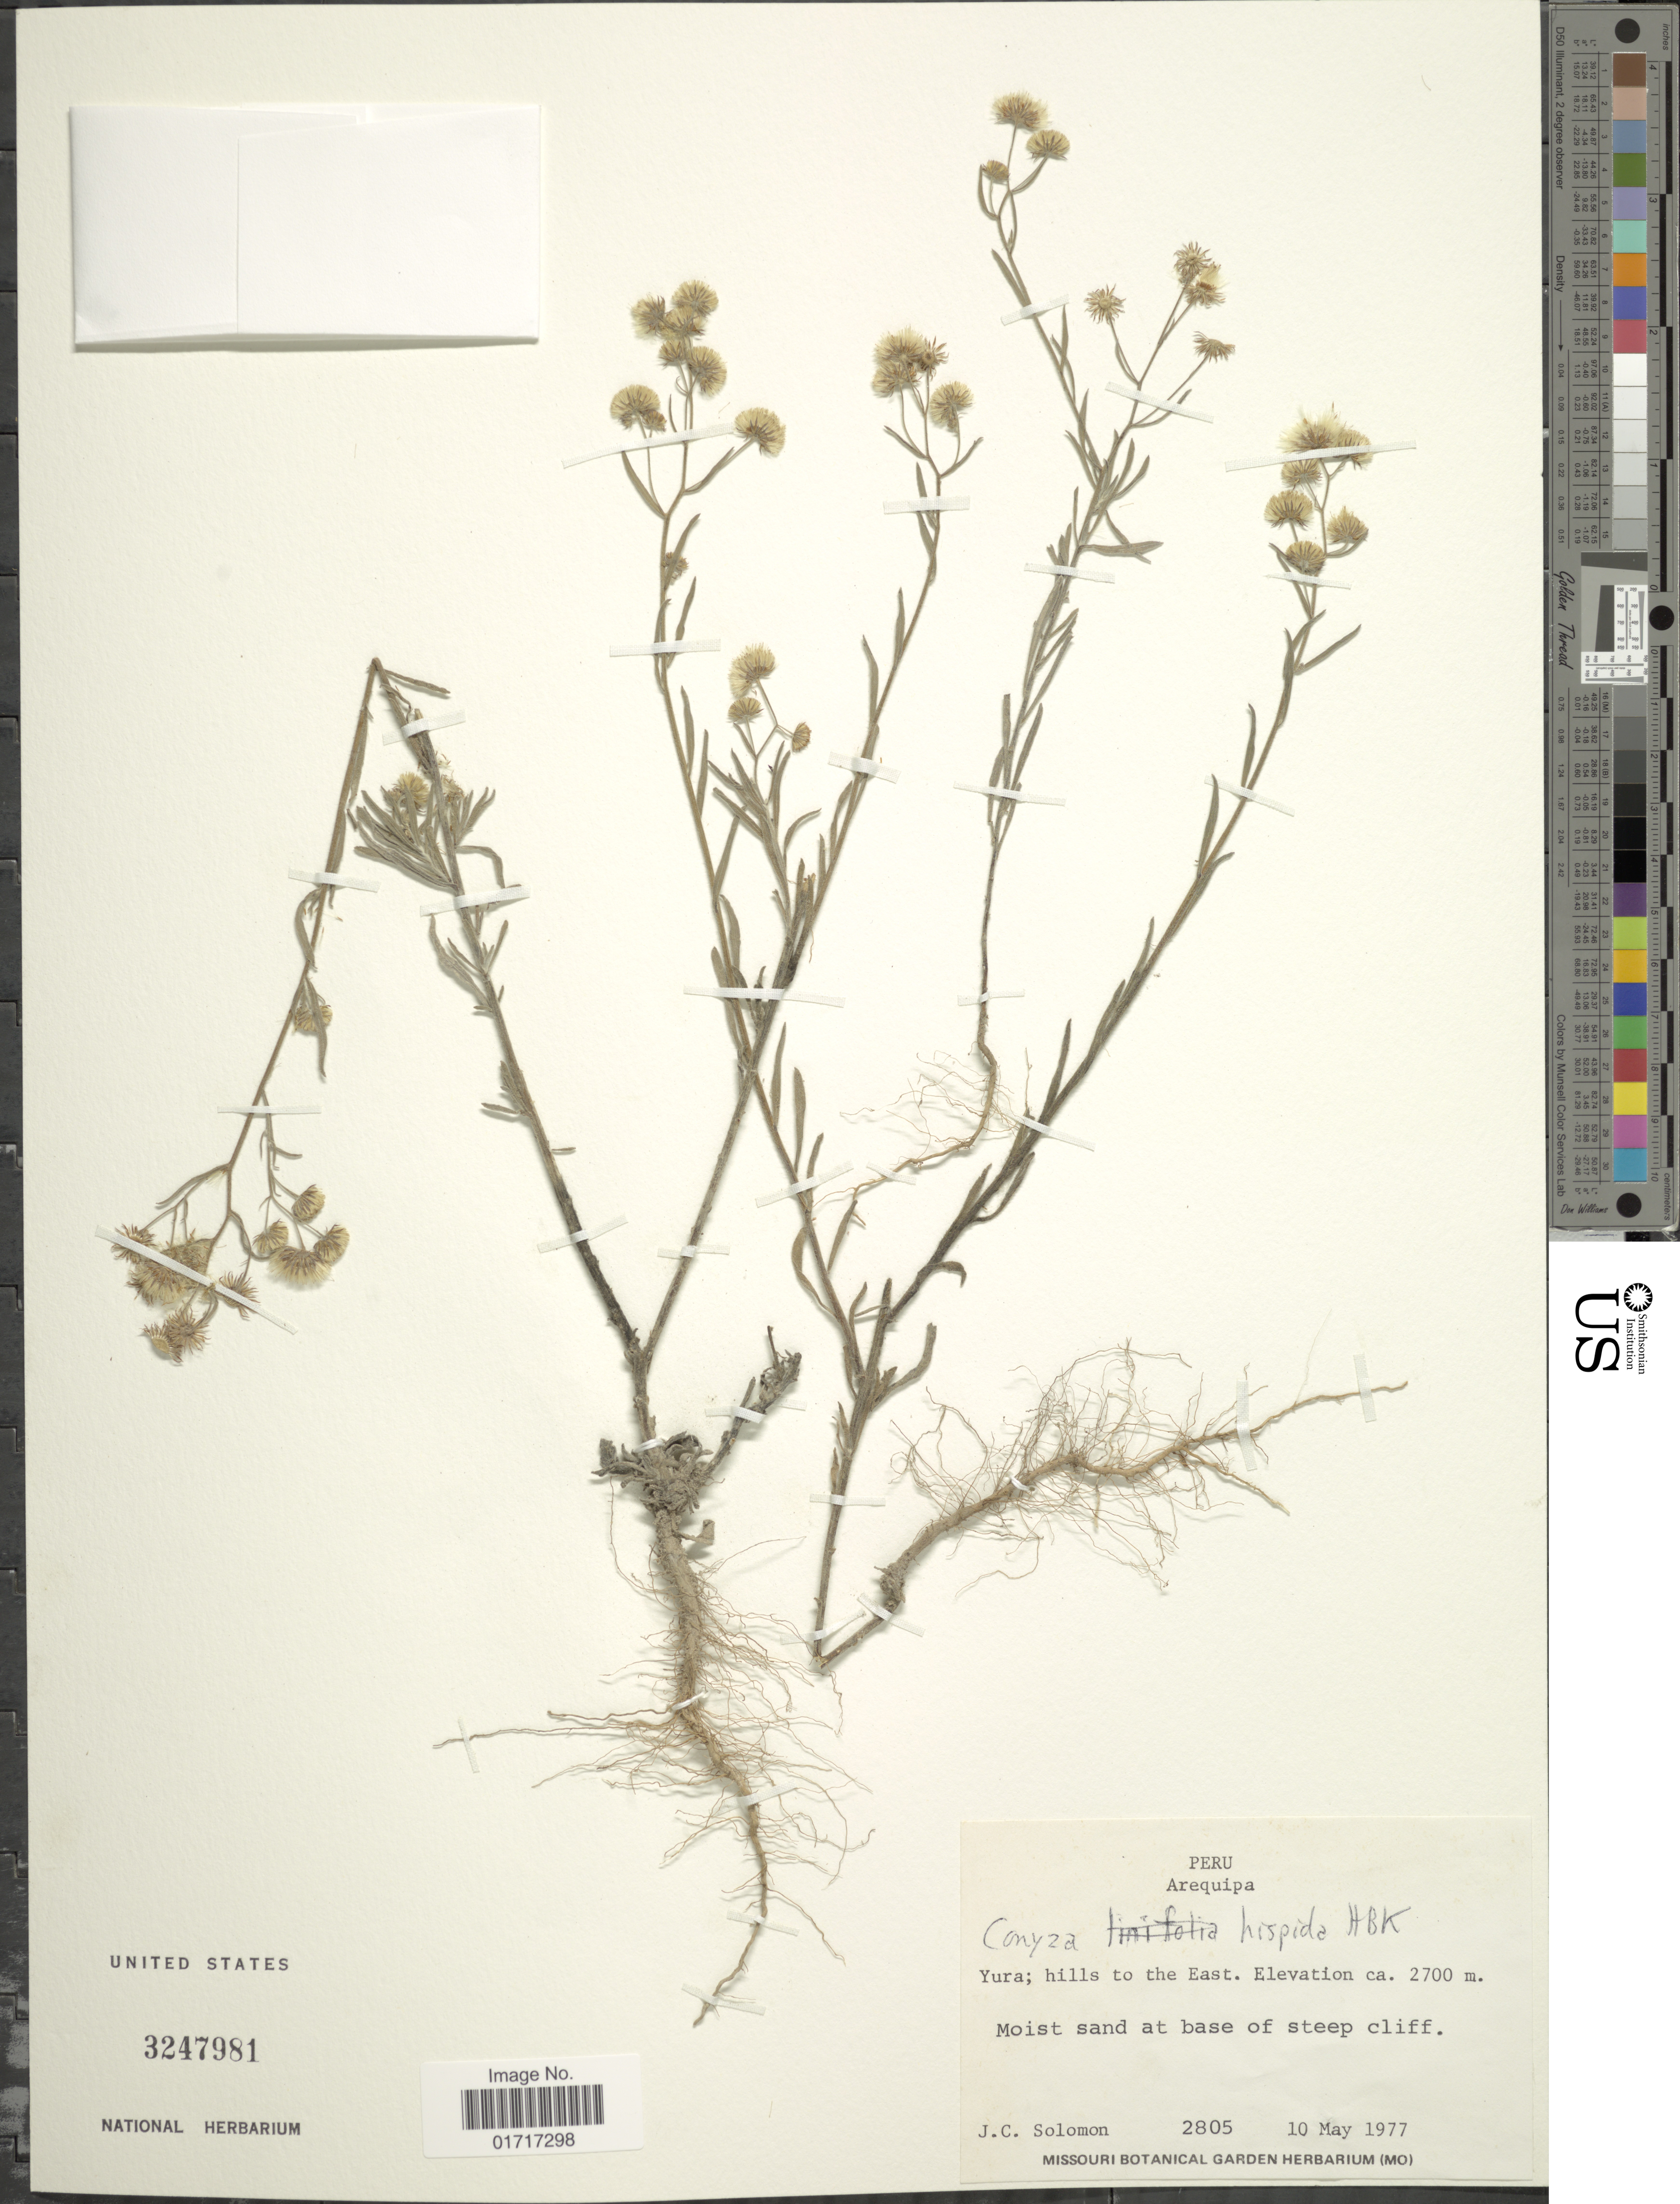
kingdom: Plantae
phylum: Tracheophyta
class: Magnoliopsida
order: Asterales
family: Asteraceae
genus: Conyza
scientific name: Conyza hispida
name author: Kunth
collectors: J. C. Solomon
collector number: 2805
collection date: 1977-05-10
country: Peru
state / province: Arequipa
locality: Arequipa. Yura, hills to East.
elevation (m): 2700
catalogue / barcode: US 3247981